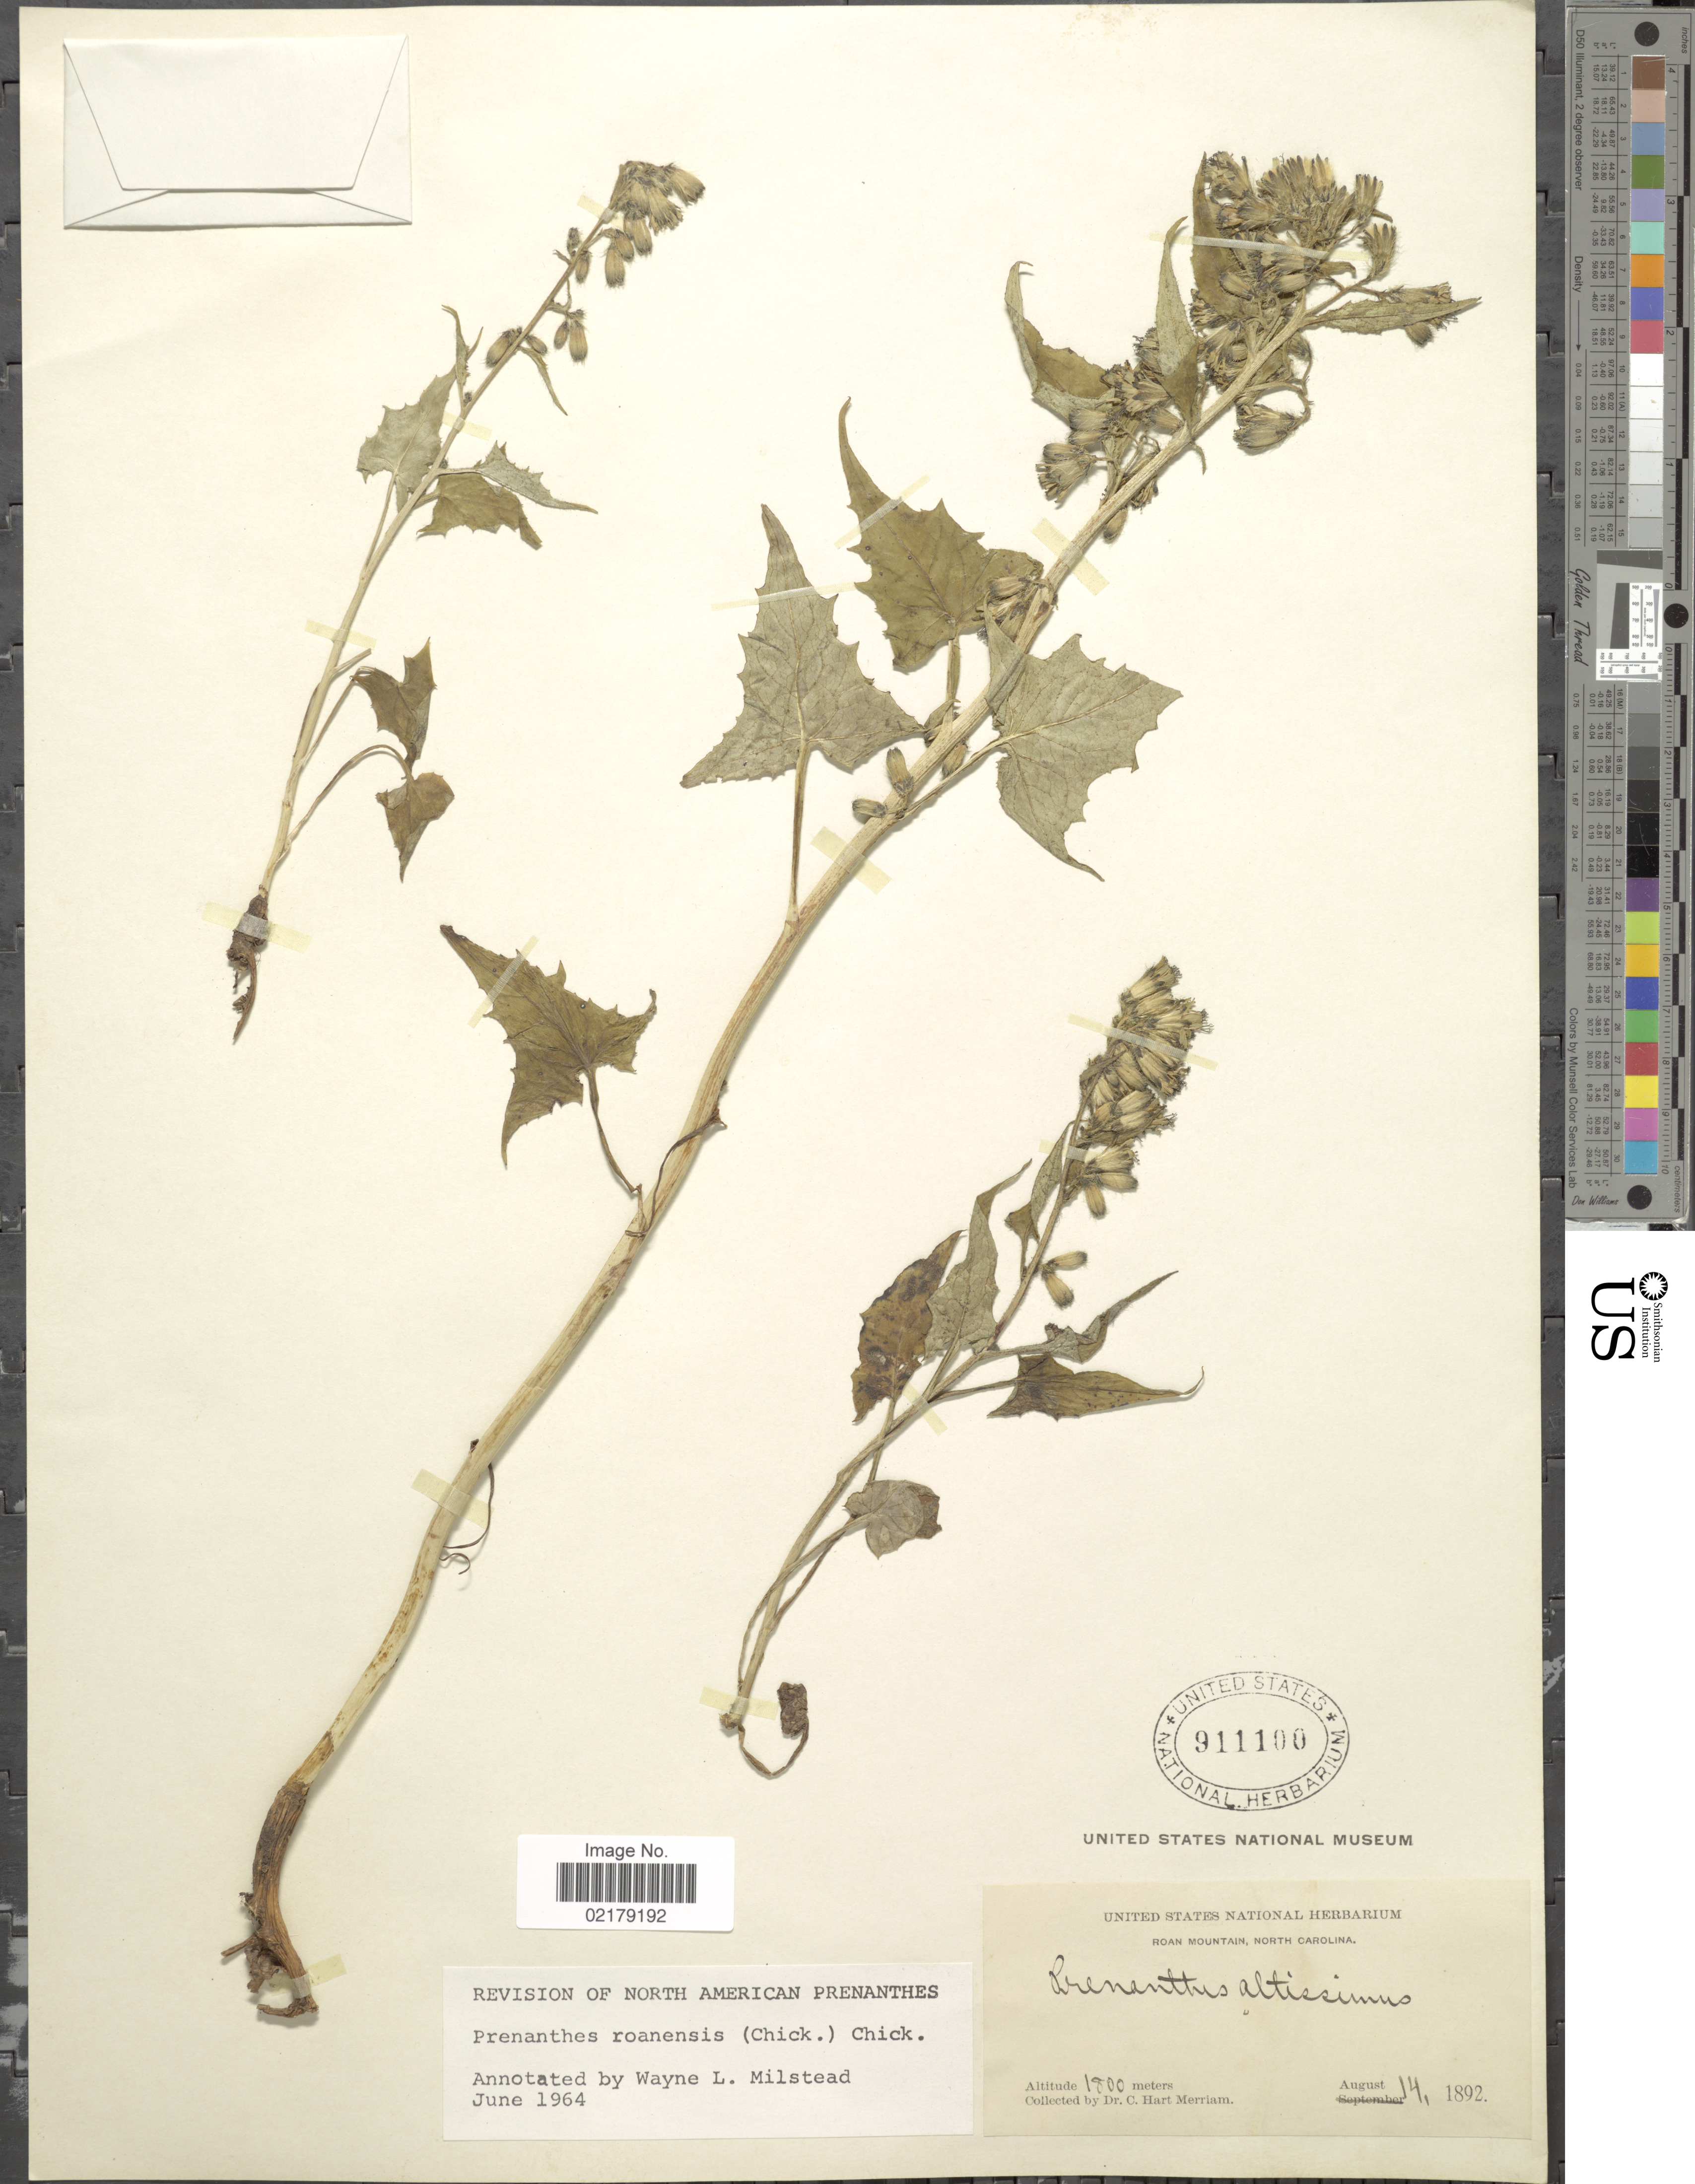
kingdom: Plantae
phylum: Tracheophyta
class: Magnoliopsida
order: Asterales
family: Asteraceae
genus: Nabalus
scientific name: Nabalus roanensis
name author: Chickering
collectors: C. Merriam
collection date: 1892-08-14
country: United States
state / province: North Carolina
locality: Roan Mountain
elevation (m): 1800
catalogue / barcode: US 911100